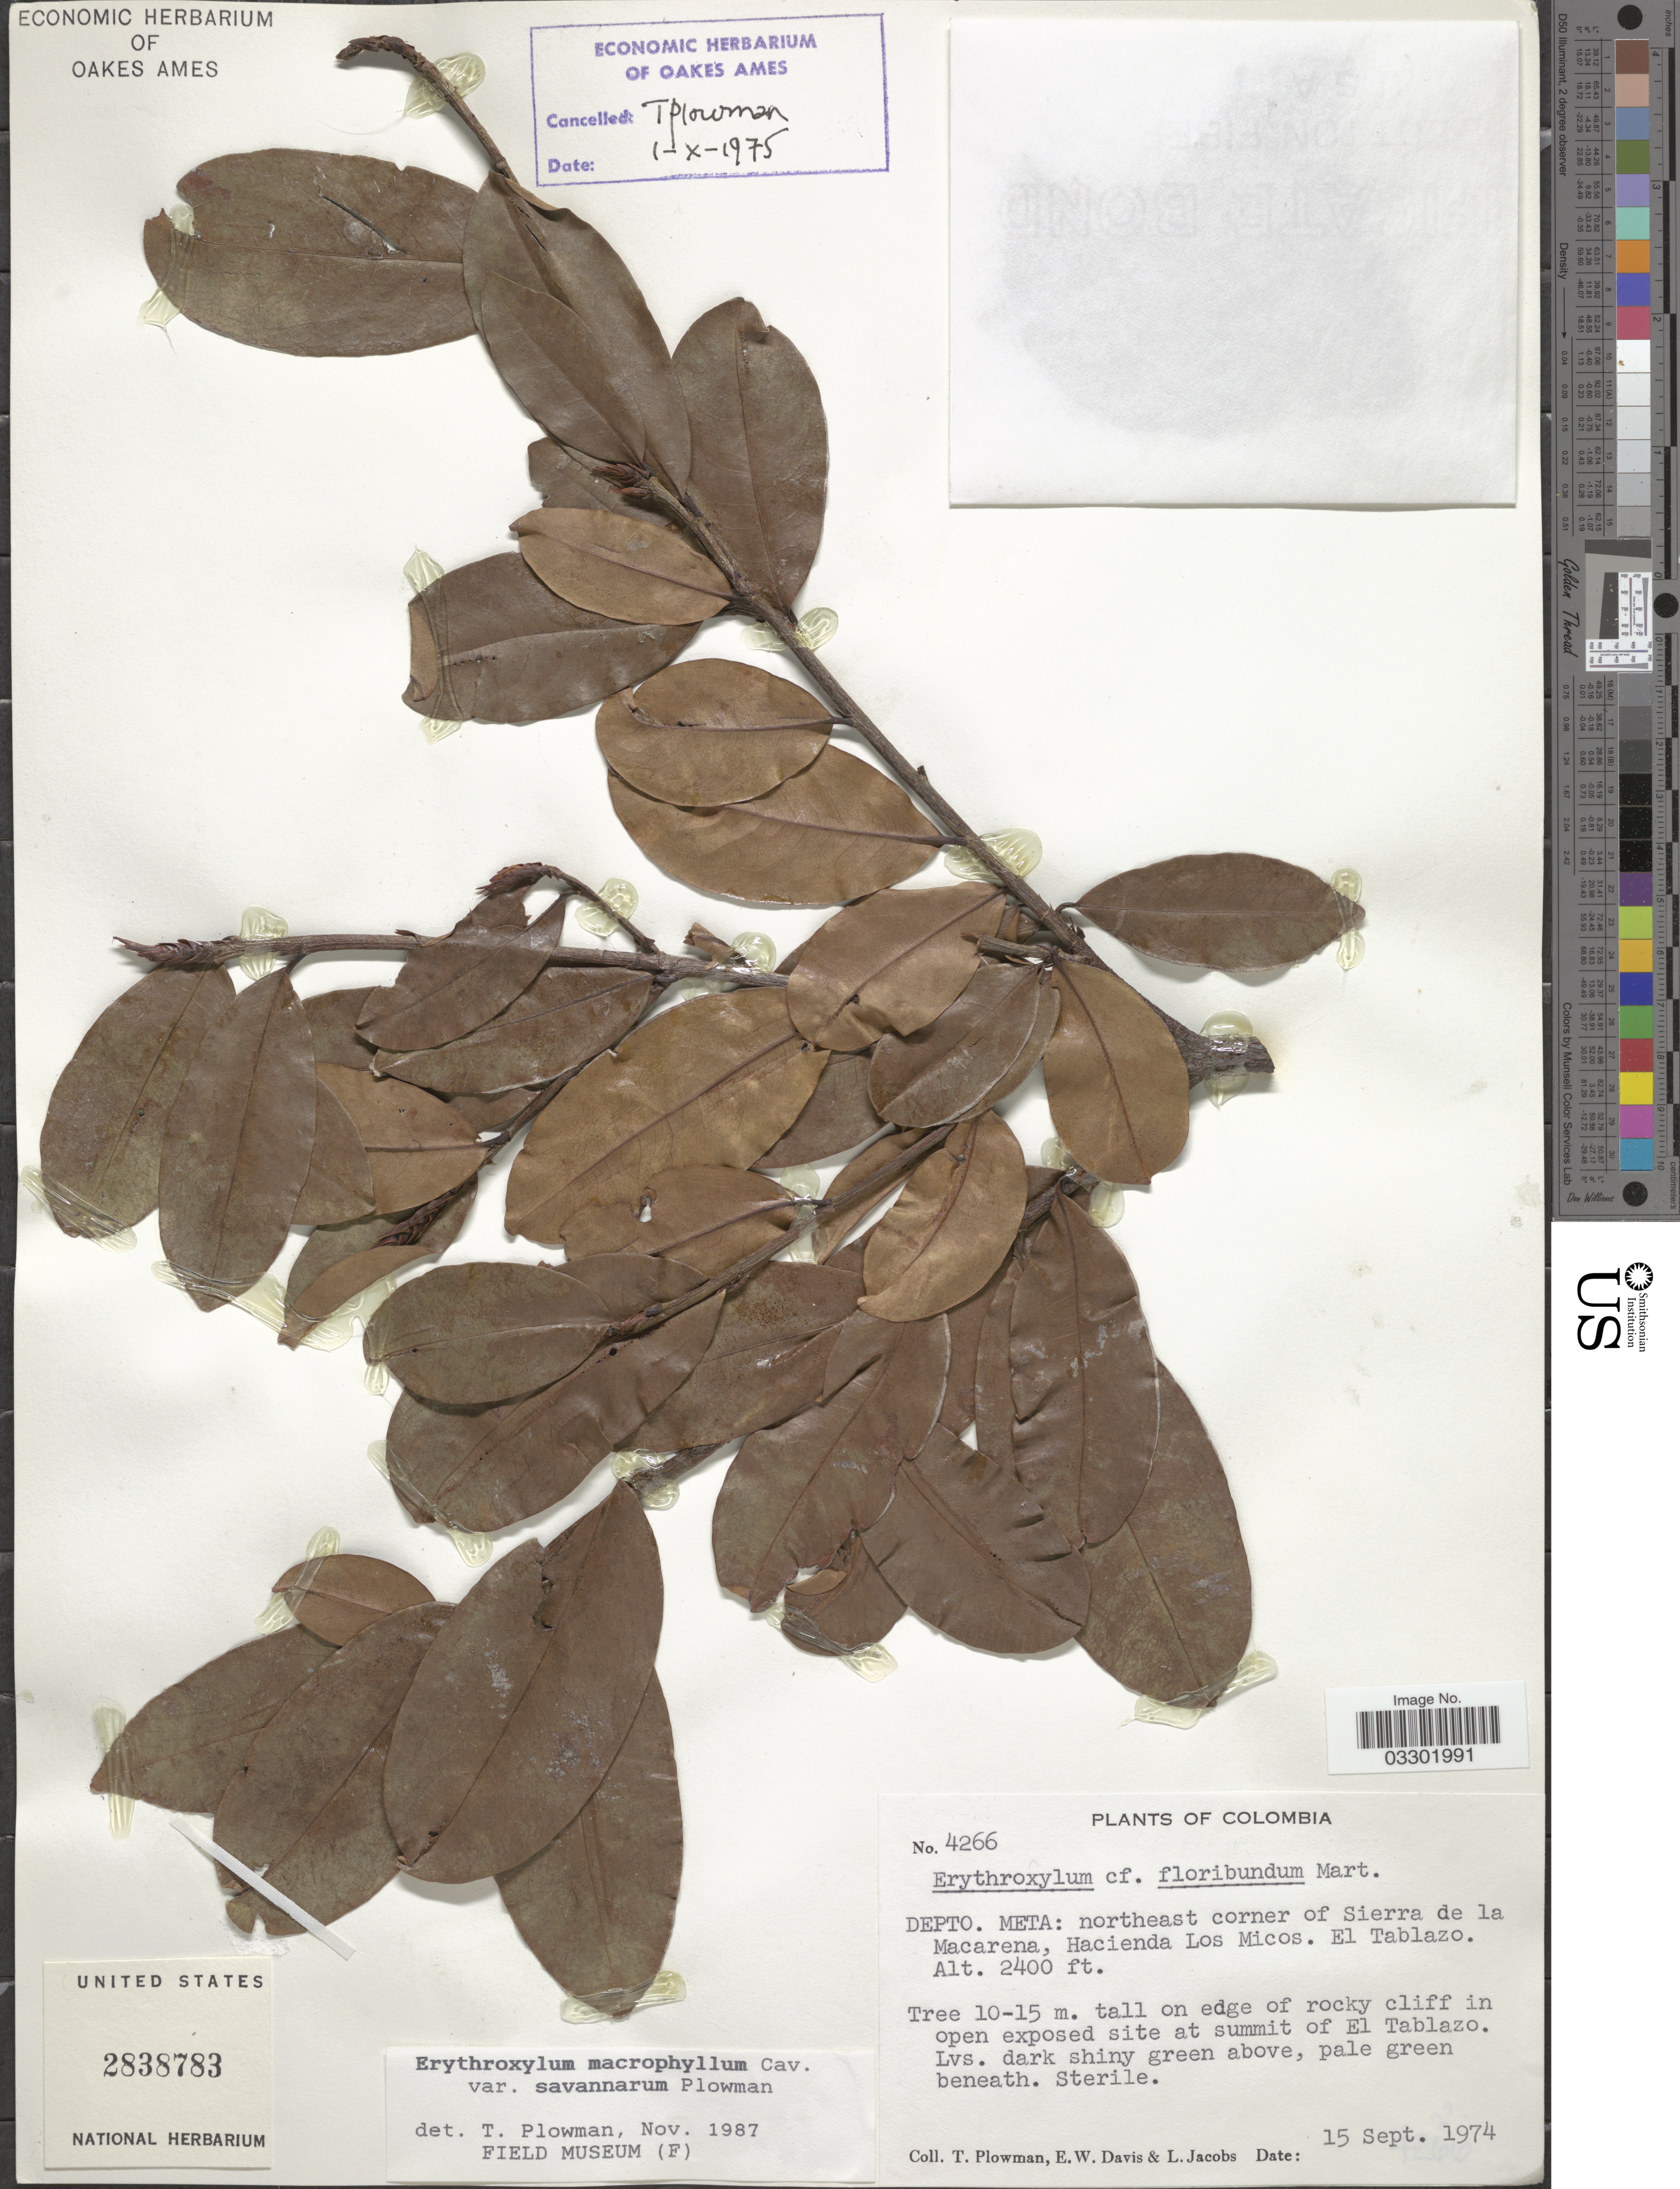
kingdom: Plantae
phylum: Tracheophyta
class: Magnoliopsida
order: Malpighiales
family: Erythroxylaceae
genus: Erythroxylum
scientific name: Erythroxylum macrophyllum var. savannarum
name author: Plowman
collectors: T. Plowman, E. W. Davis & L. Jacobs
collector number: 4266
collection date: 1974-09-15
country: Colombia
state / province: Meta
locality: Dept. Meta: northeast corner of Sierra de la Macarena, Hacienda Los Micos. El Tablazo.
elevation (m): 732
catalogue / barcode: US 2838783